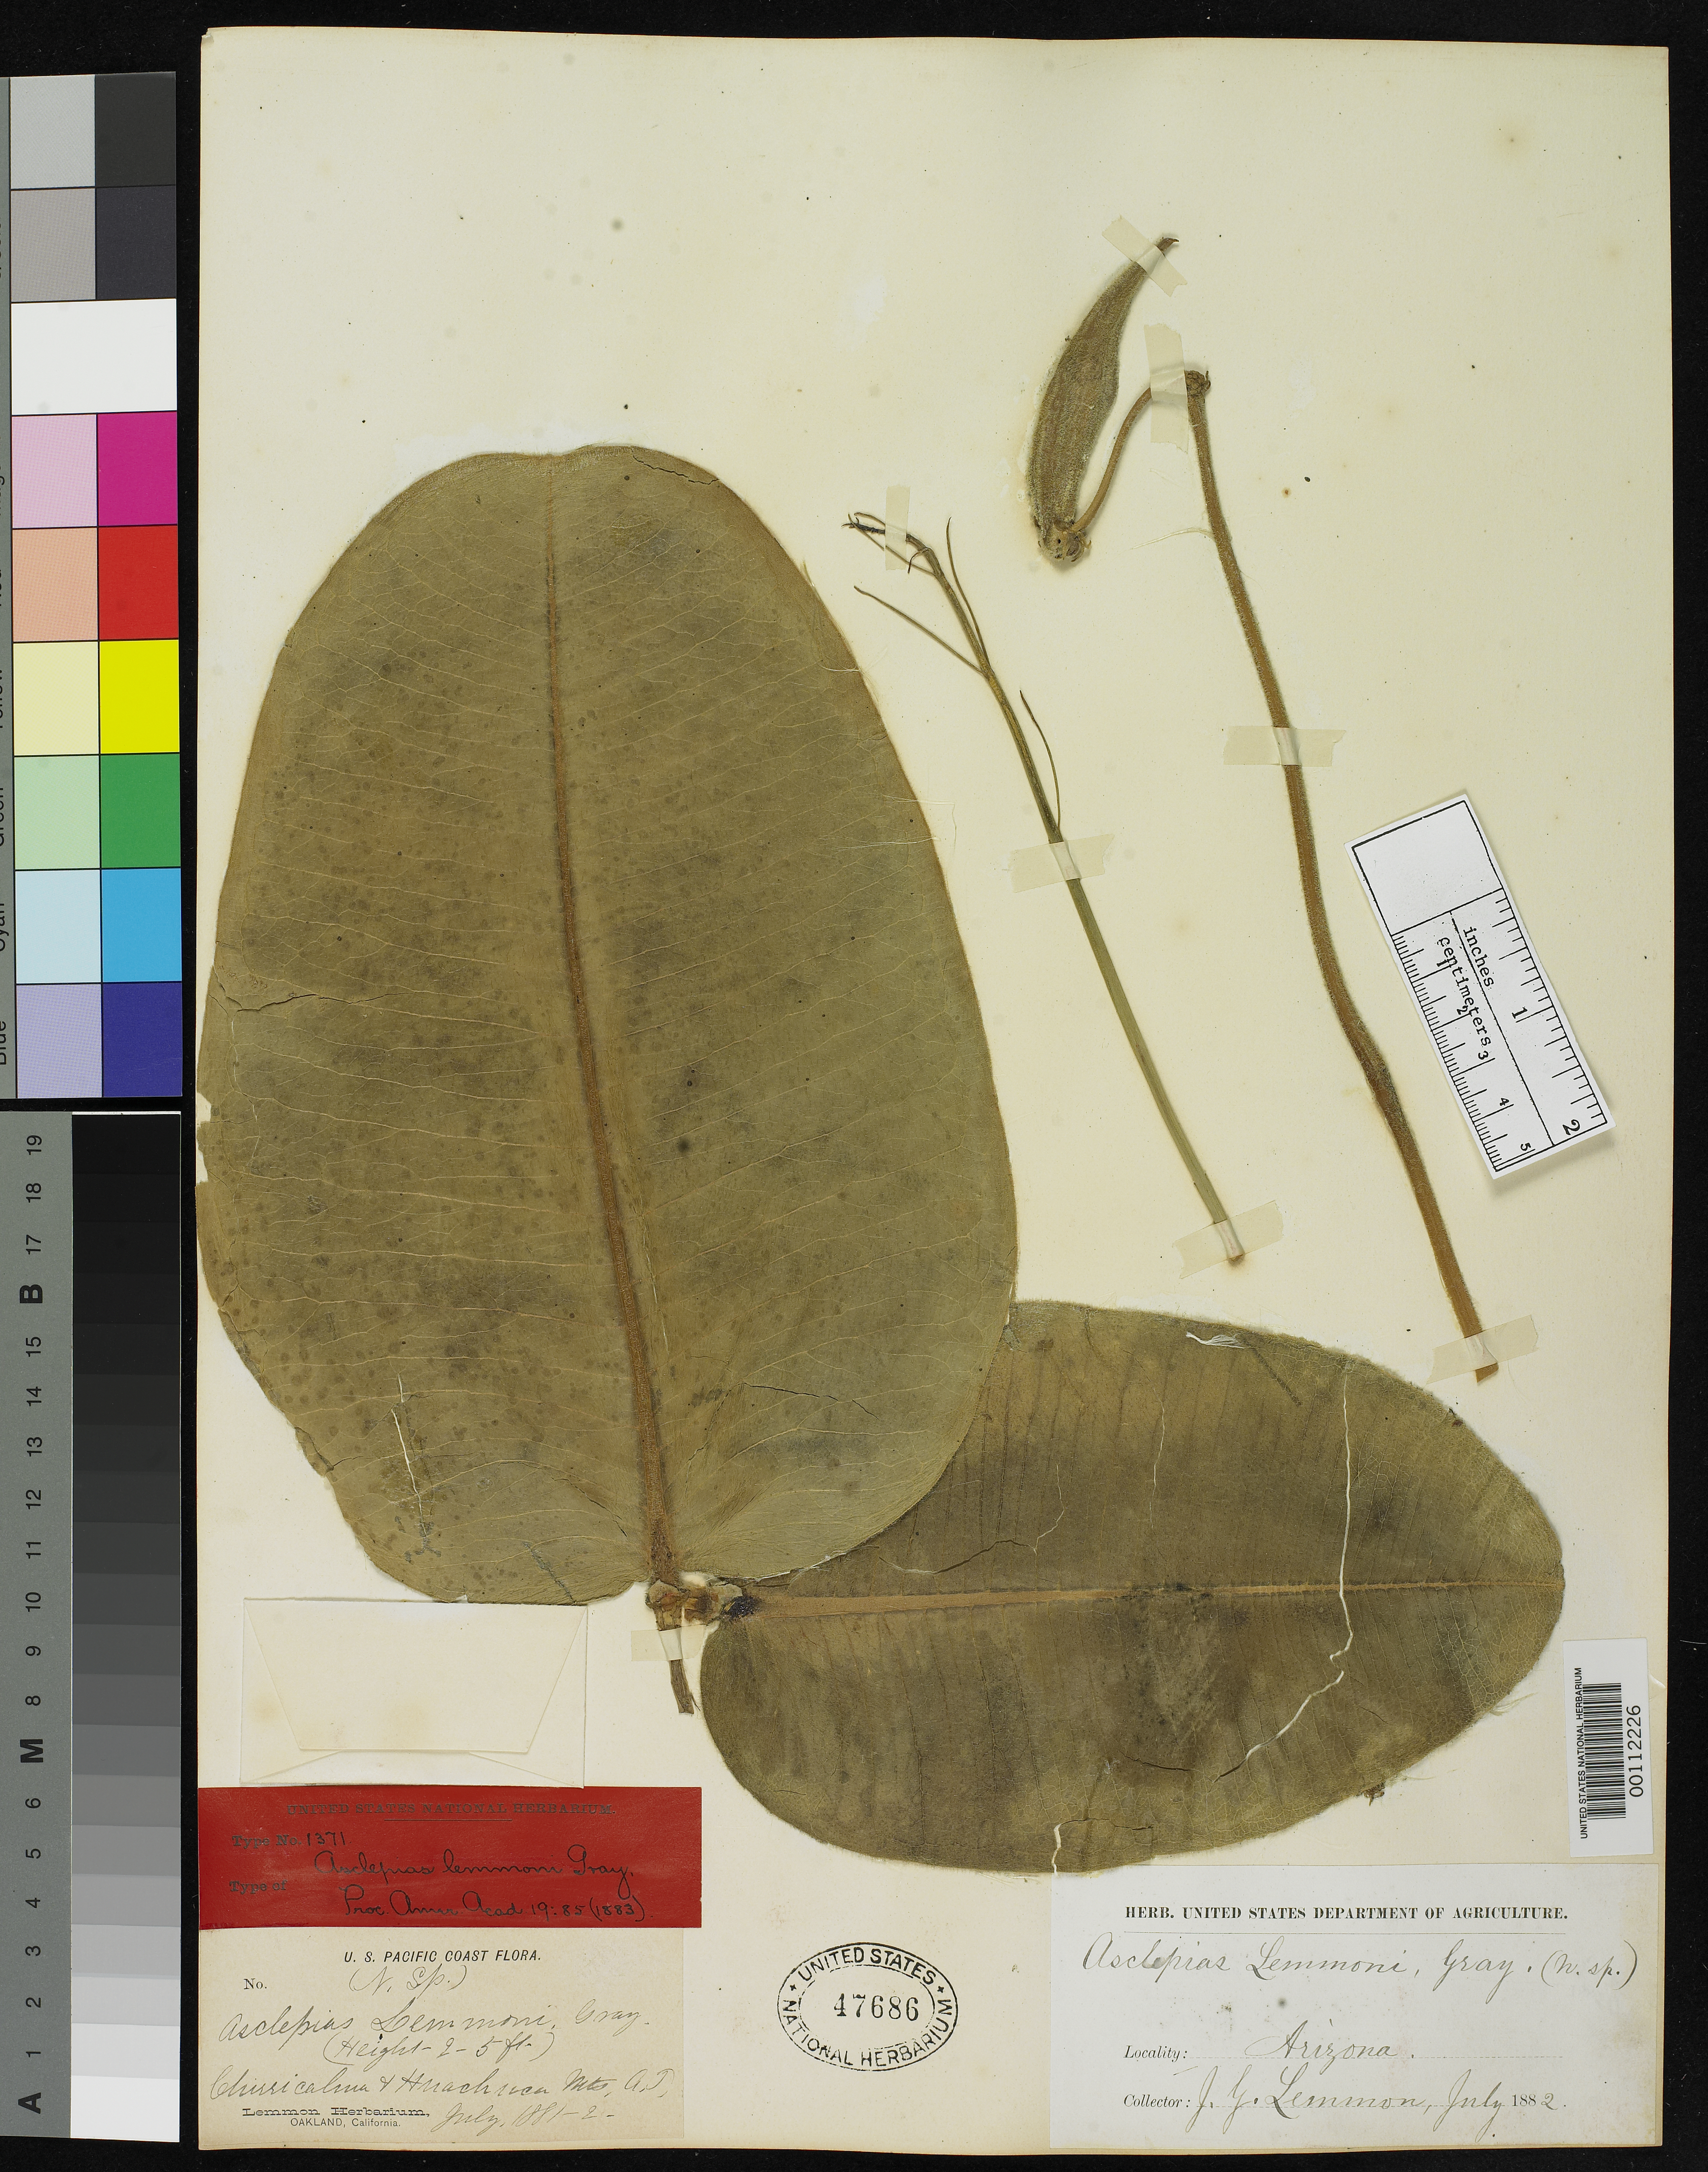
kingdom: Plantae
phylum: Tracheophyta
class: Magnoliopsida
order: Gentianales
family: Apocynaceae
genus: Asclepias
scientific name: Asclepias lemmonii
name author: A. Gray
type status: Syntype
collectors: J. G. Lemmon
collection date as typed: Jul 1881 to -- Jul 1882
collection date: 1881-07/1882-07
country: United States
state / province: Arizona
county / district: Cochise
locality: Fort Huachuca, Tanner's Canyon.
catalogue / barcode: US 47686